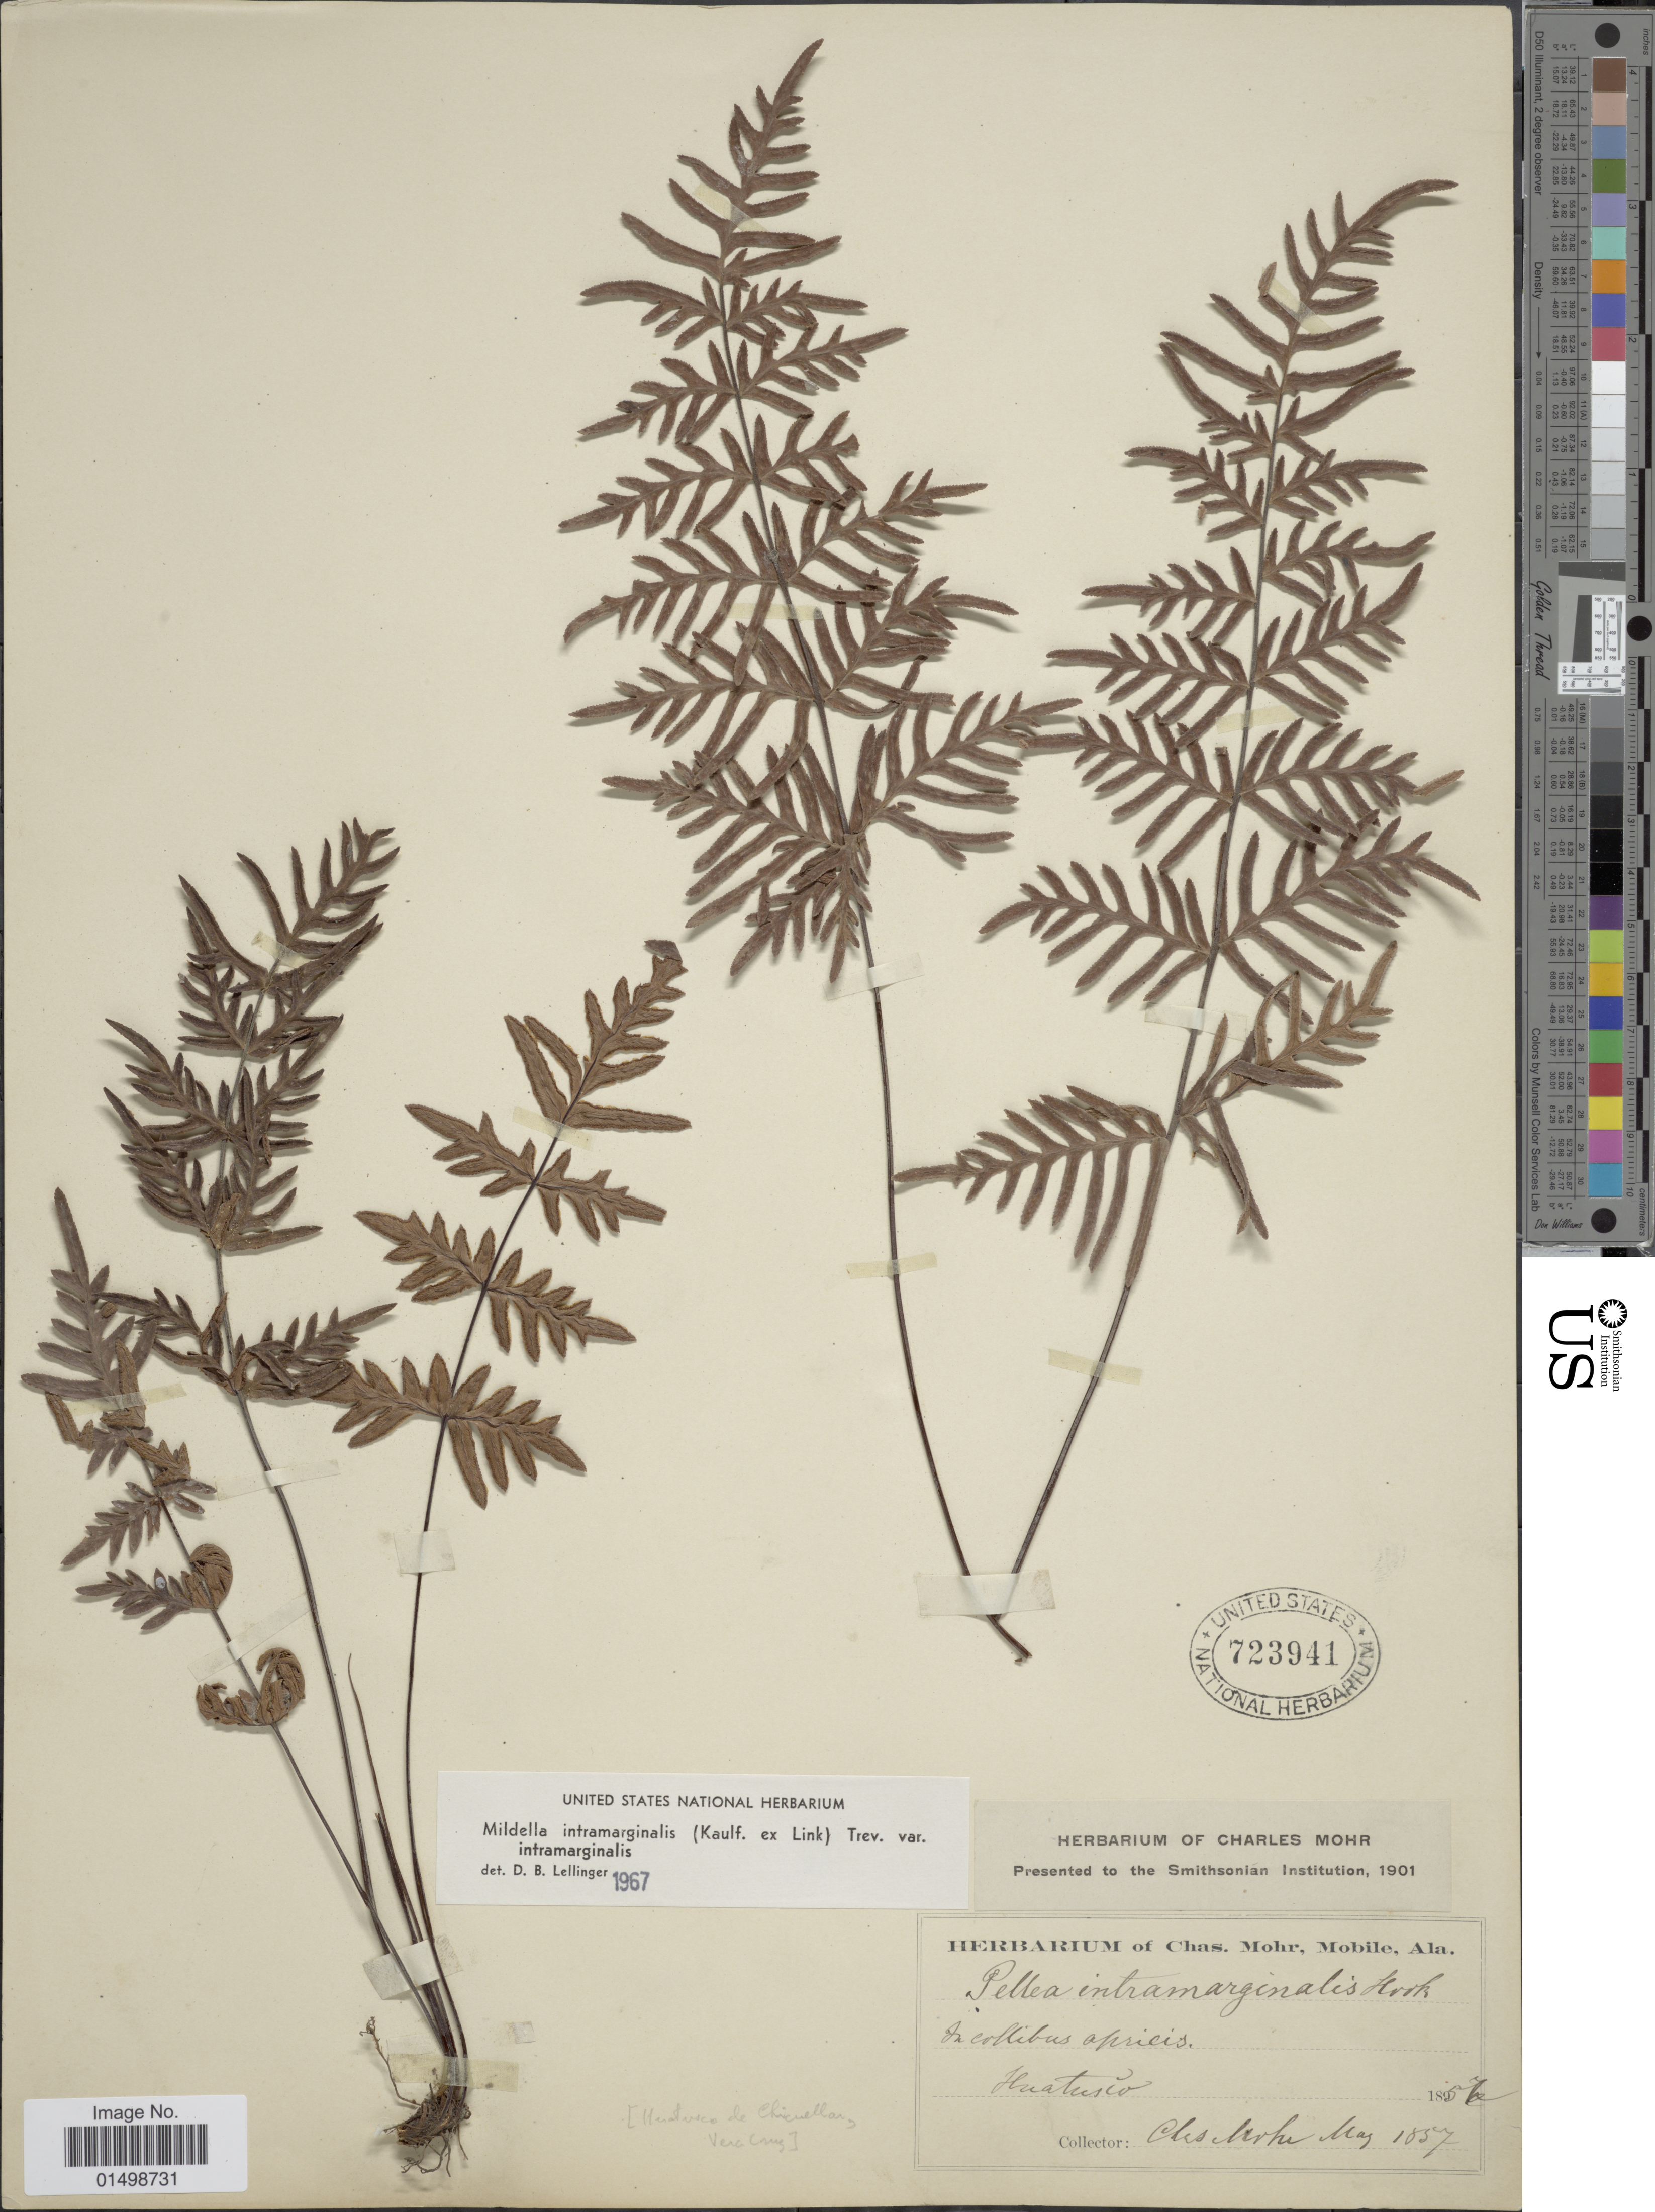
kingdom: Plantae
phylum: Tracheophyta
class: Polypodiopsida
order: Polypodiales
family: Pteridaceae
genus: Cheilanthes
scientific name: Cheilanthes intramarginalis var. intramarginalis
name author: (Kaulf.) Hook.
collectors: Mohr, C. T. (herbarium)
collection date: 1857-05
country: Mexico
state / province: Veracruz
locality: Huatusco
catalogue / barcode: US 723941